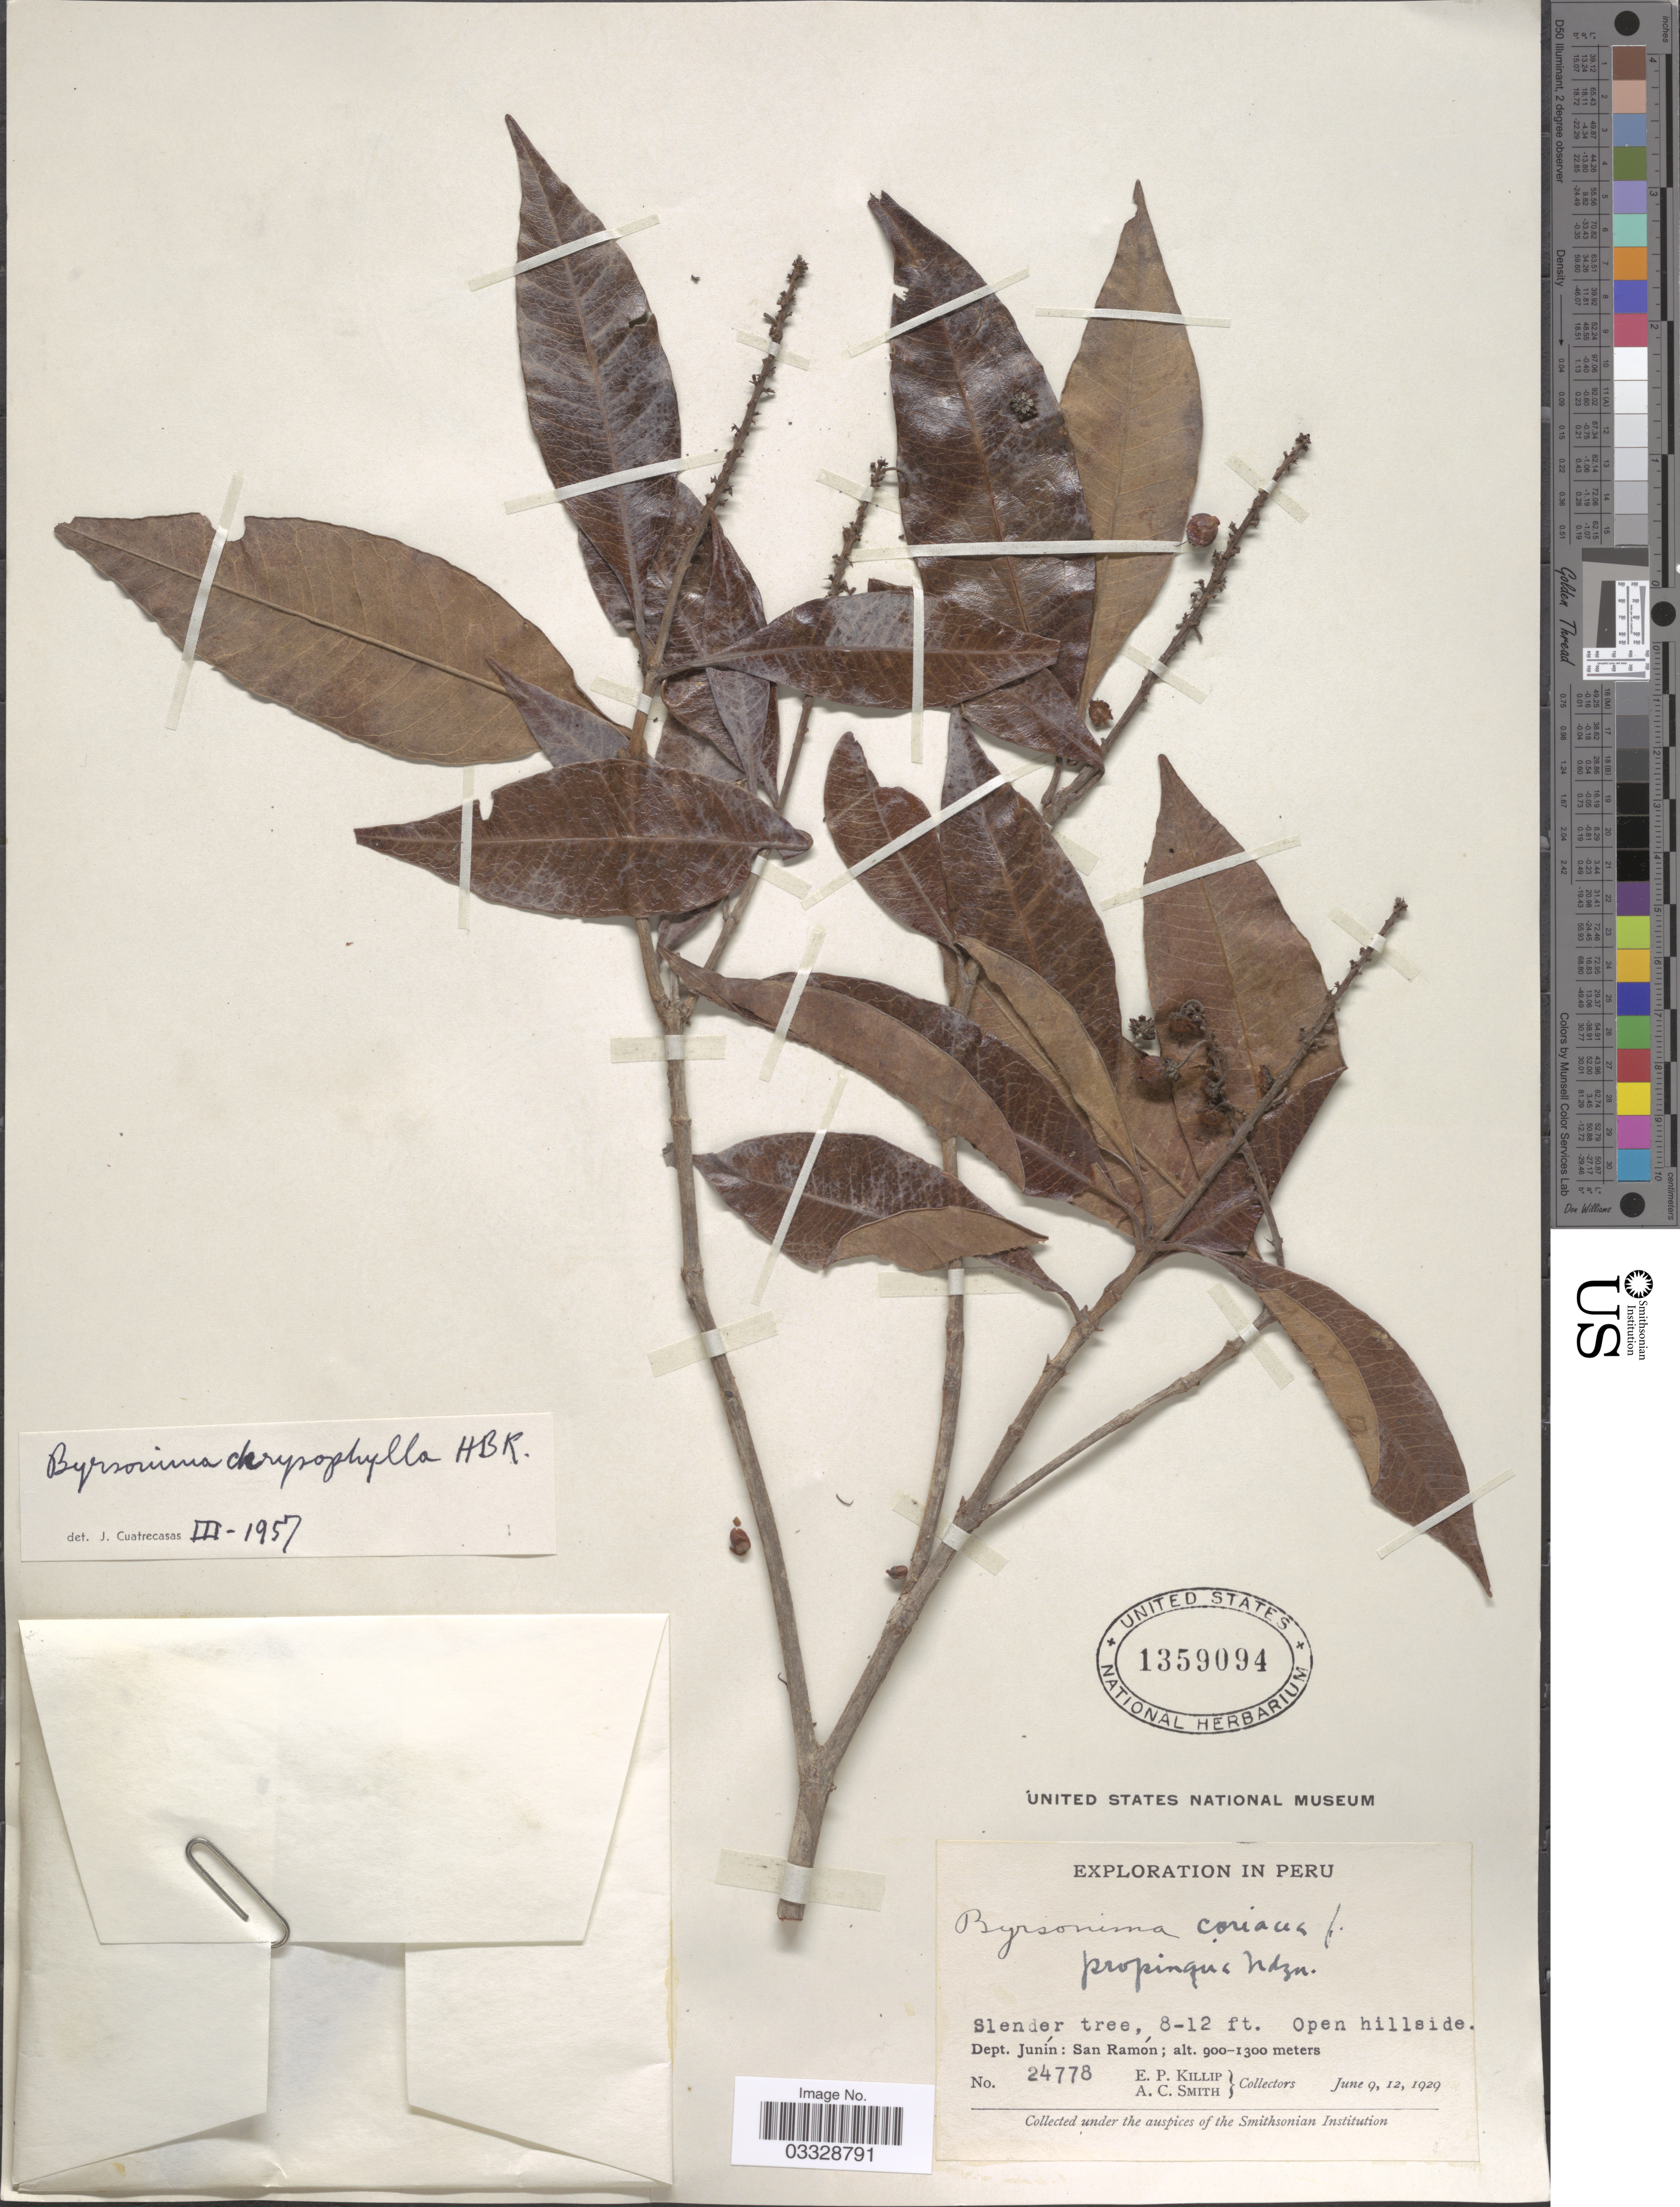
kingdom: Plantae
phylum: Tracheophyta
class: Magnoliopsida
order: Malpighiales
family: Malpighiaceae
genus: Byrsonima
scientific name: Byrsonima chrysophylla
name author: Kunth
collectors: E. P. Killip & A. C. Smith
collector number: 24778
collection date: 1929-06-09/1929-06-12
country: Peru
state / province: Junín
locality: Dept. Junín: San Ramón.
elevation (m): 900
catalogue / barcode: US 1359094